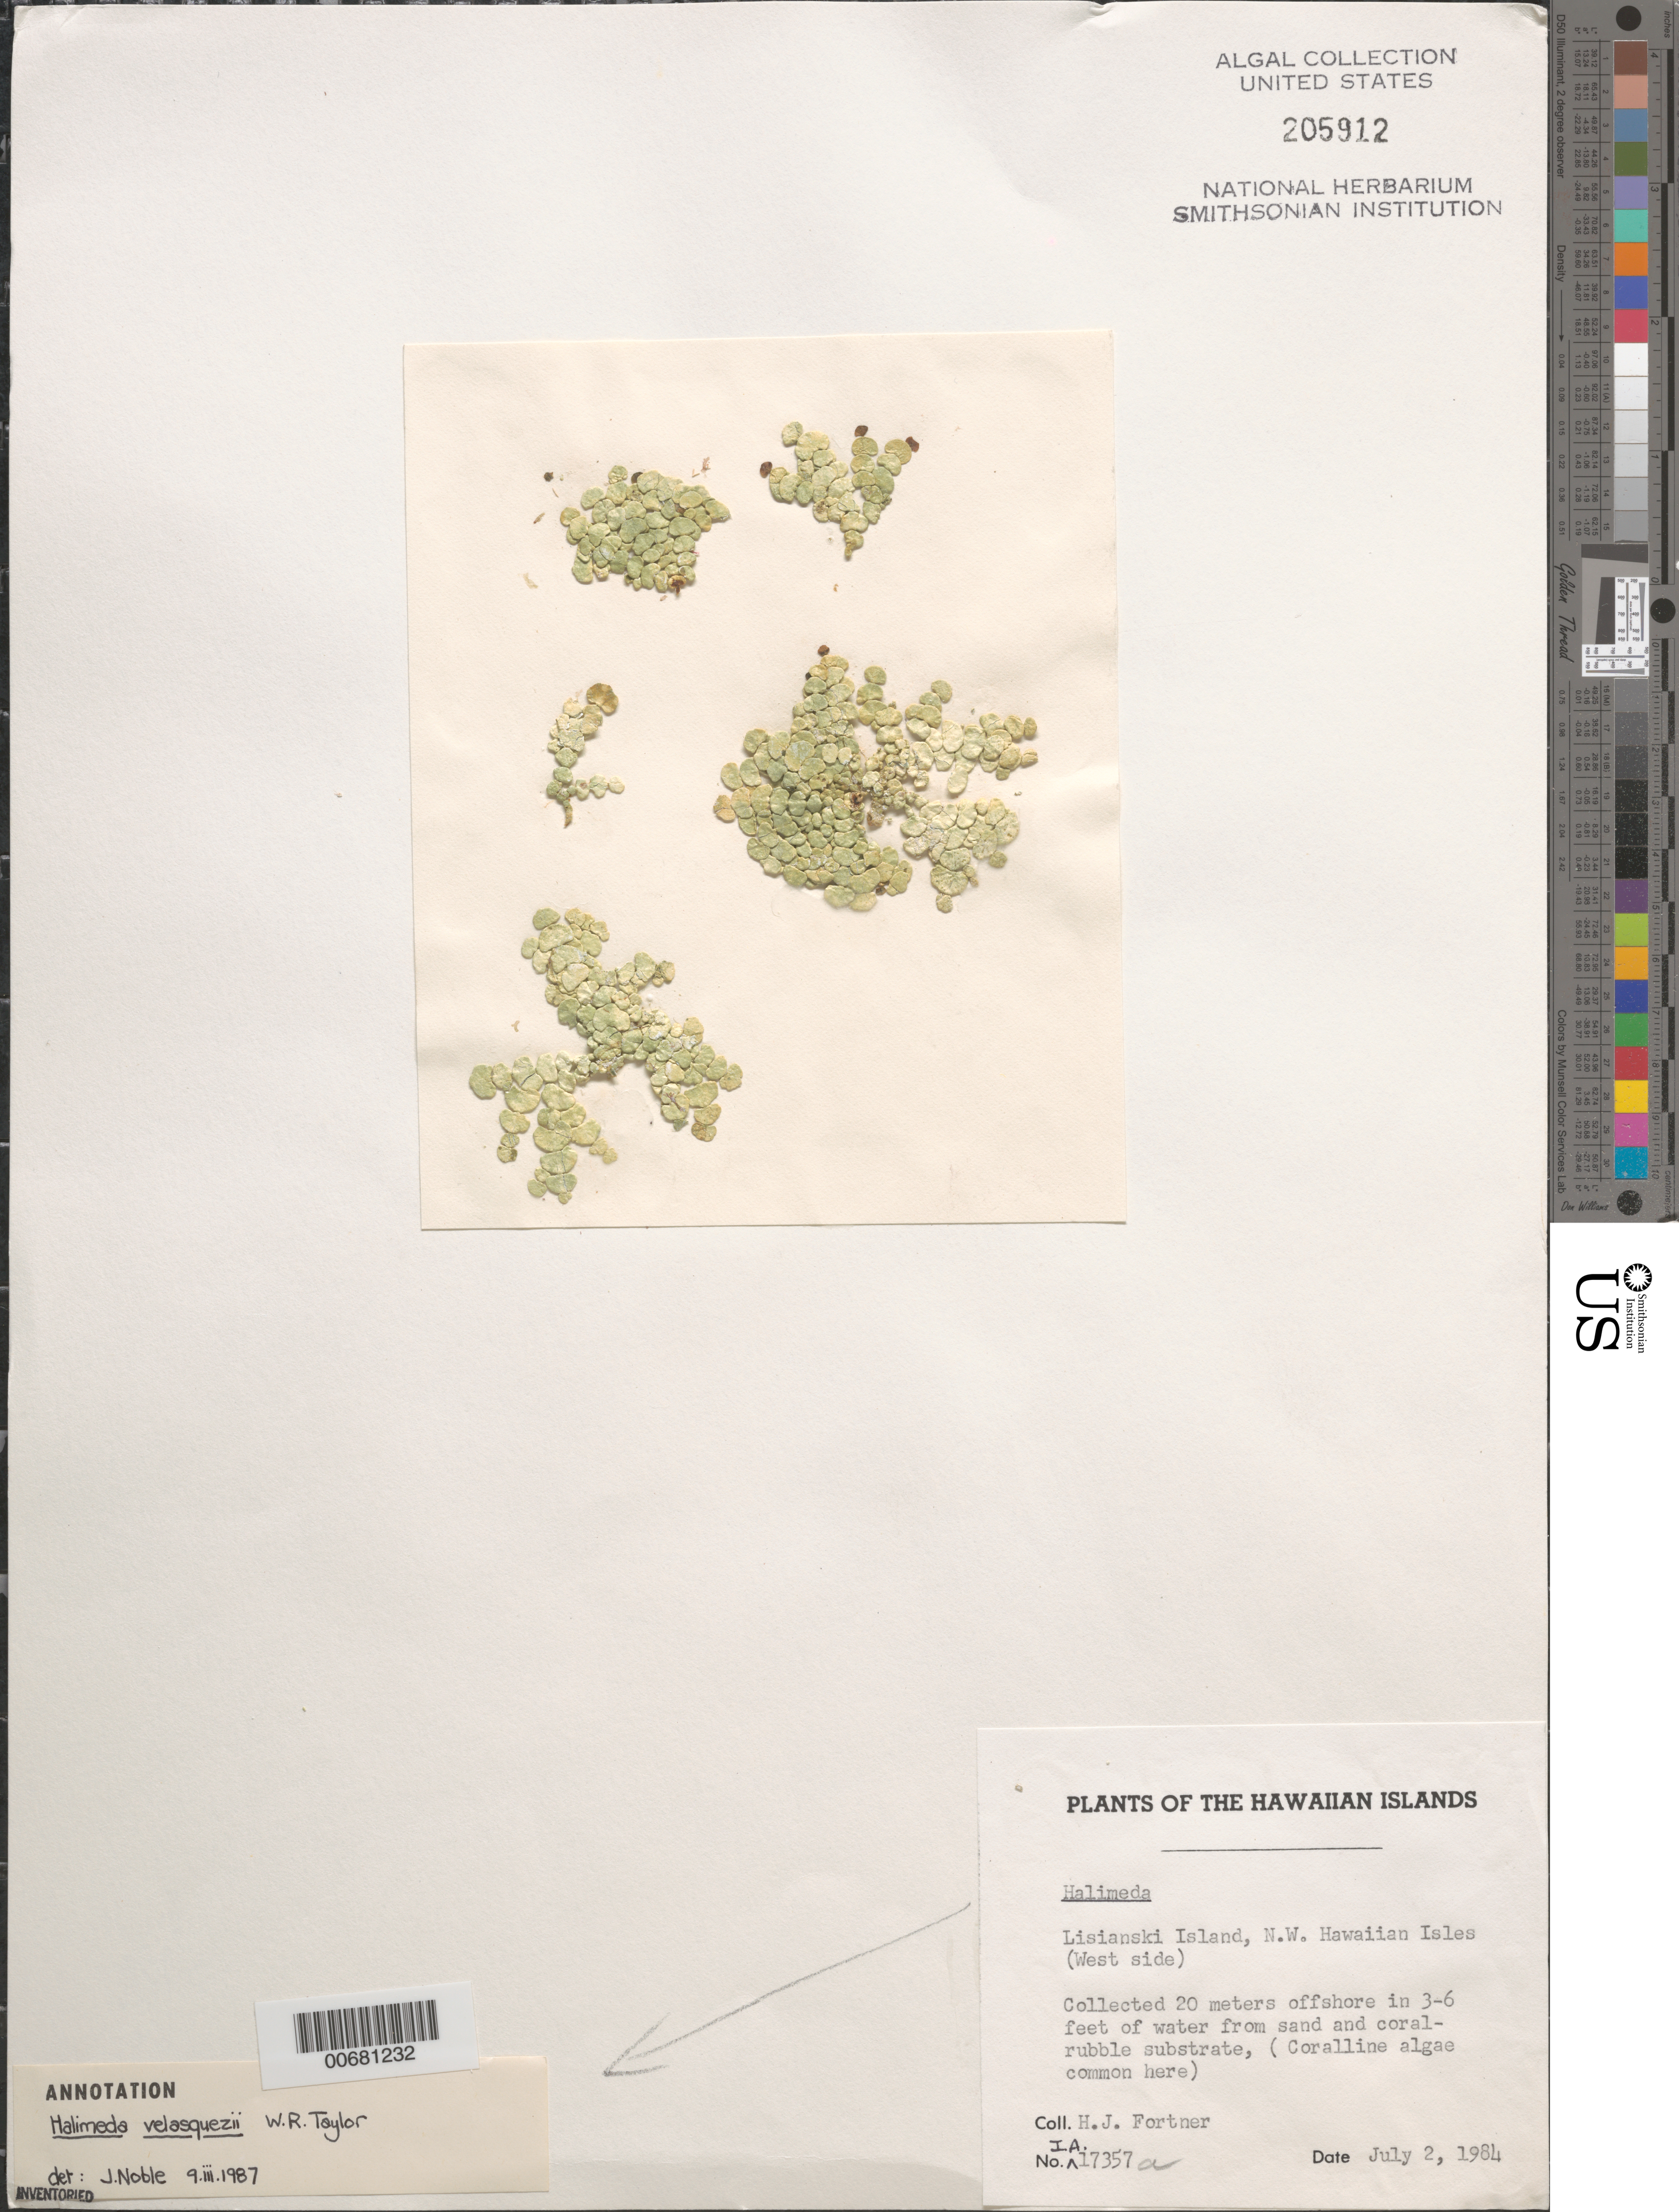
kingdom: Plantae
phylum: Chlorophyta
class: Ulvophyceae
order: Bryopsidales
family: Halimedaceae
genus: Halimeda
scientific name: Halimeda velasquezii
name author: W.R. Taylor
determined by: Noble, J.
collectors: H. Fortner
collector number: IAA 17357a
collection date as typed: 02 Jul 1984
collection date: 1984-07-02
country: United States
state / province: Hawaii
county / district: Honolulu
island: Lisianski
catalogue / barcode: US 205912